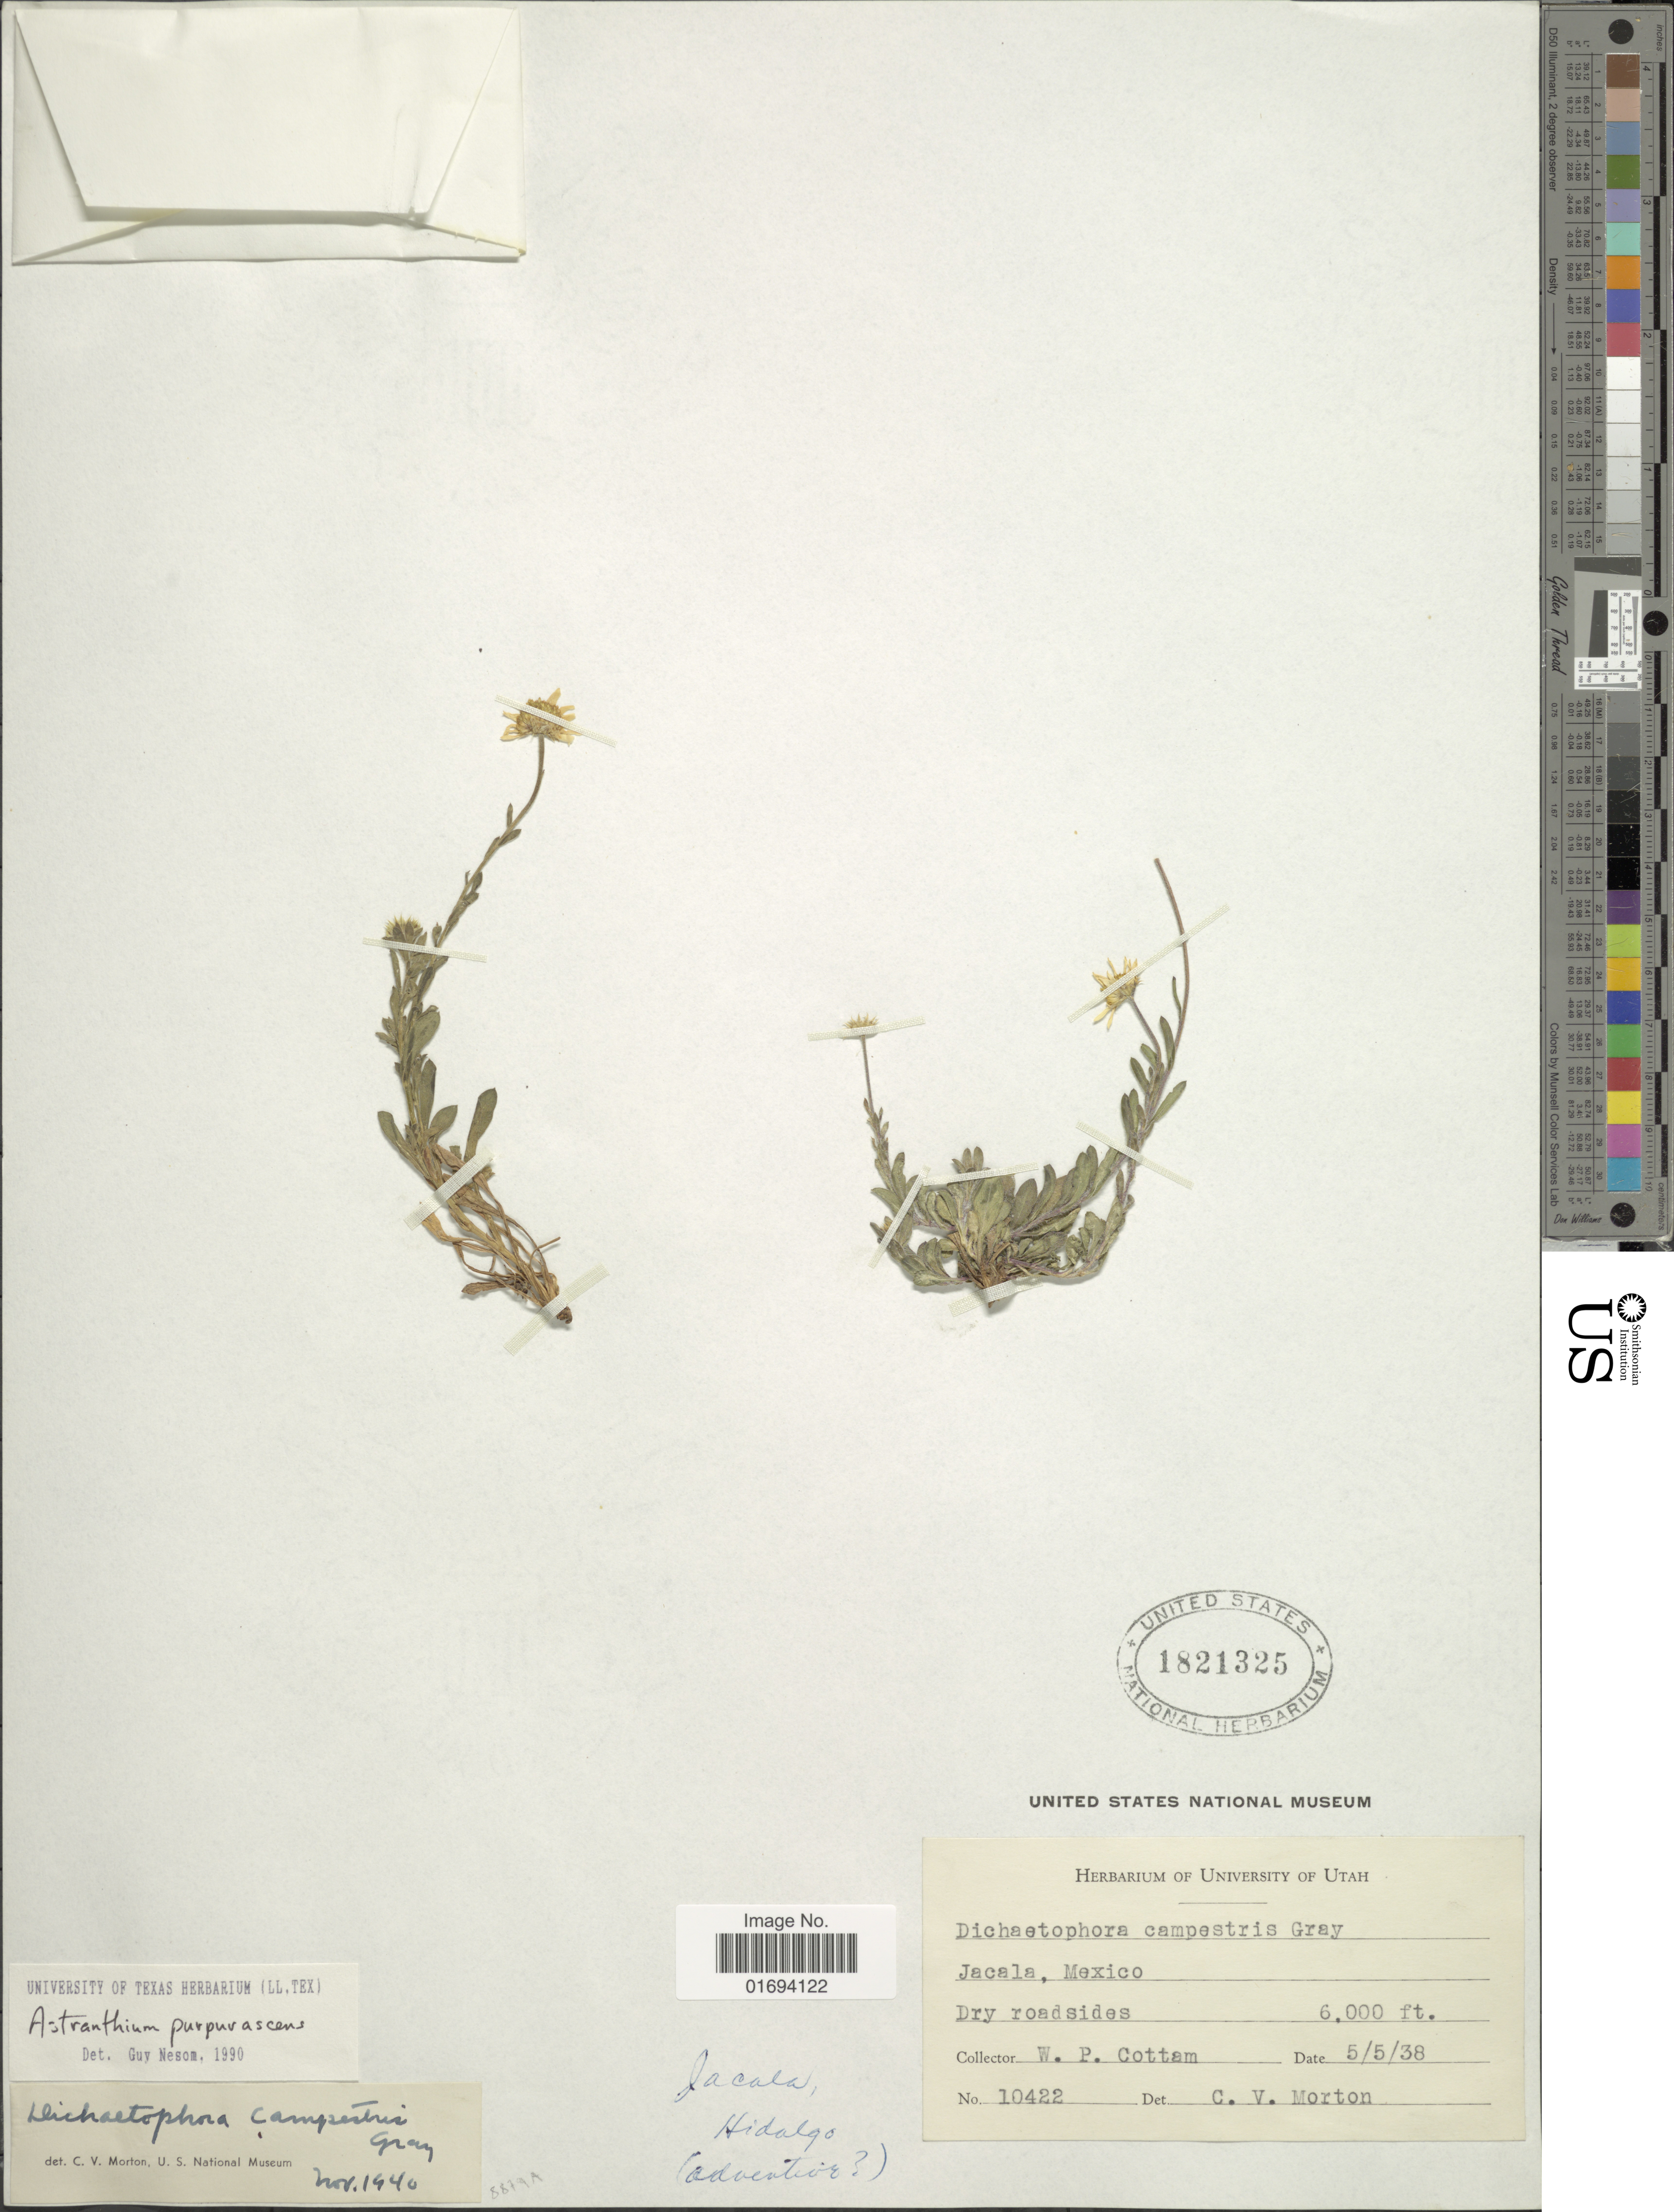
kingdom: Plantae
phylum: Tracheophyta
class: Magnoliopsida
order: Asterales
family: Asteraceae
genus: Astranthium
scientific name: Astranthium purpurascens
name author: (B.L. Rob.) Larsen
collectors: W. Cottam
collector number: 10422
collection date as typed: Transcribed d/m/y: 5/5/38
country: Mexico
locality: Jacala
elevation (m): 1829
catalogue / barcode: US 1821325